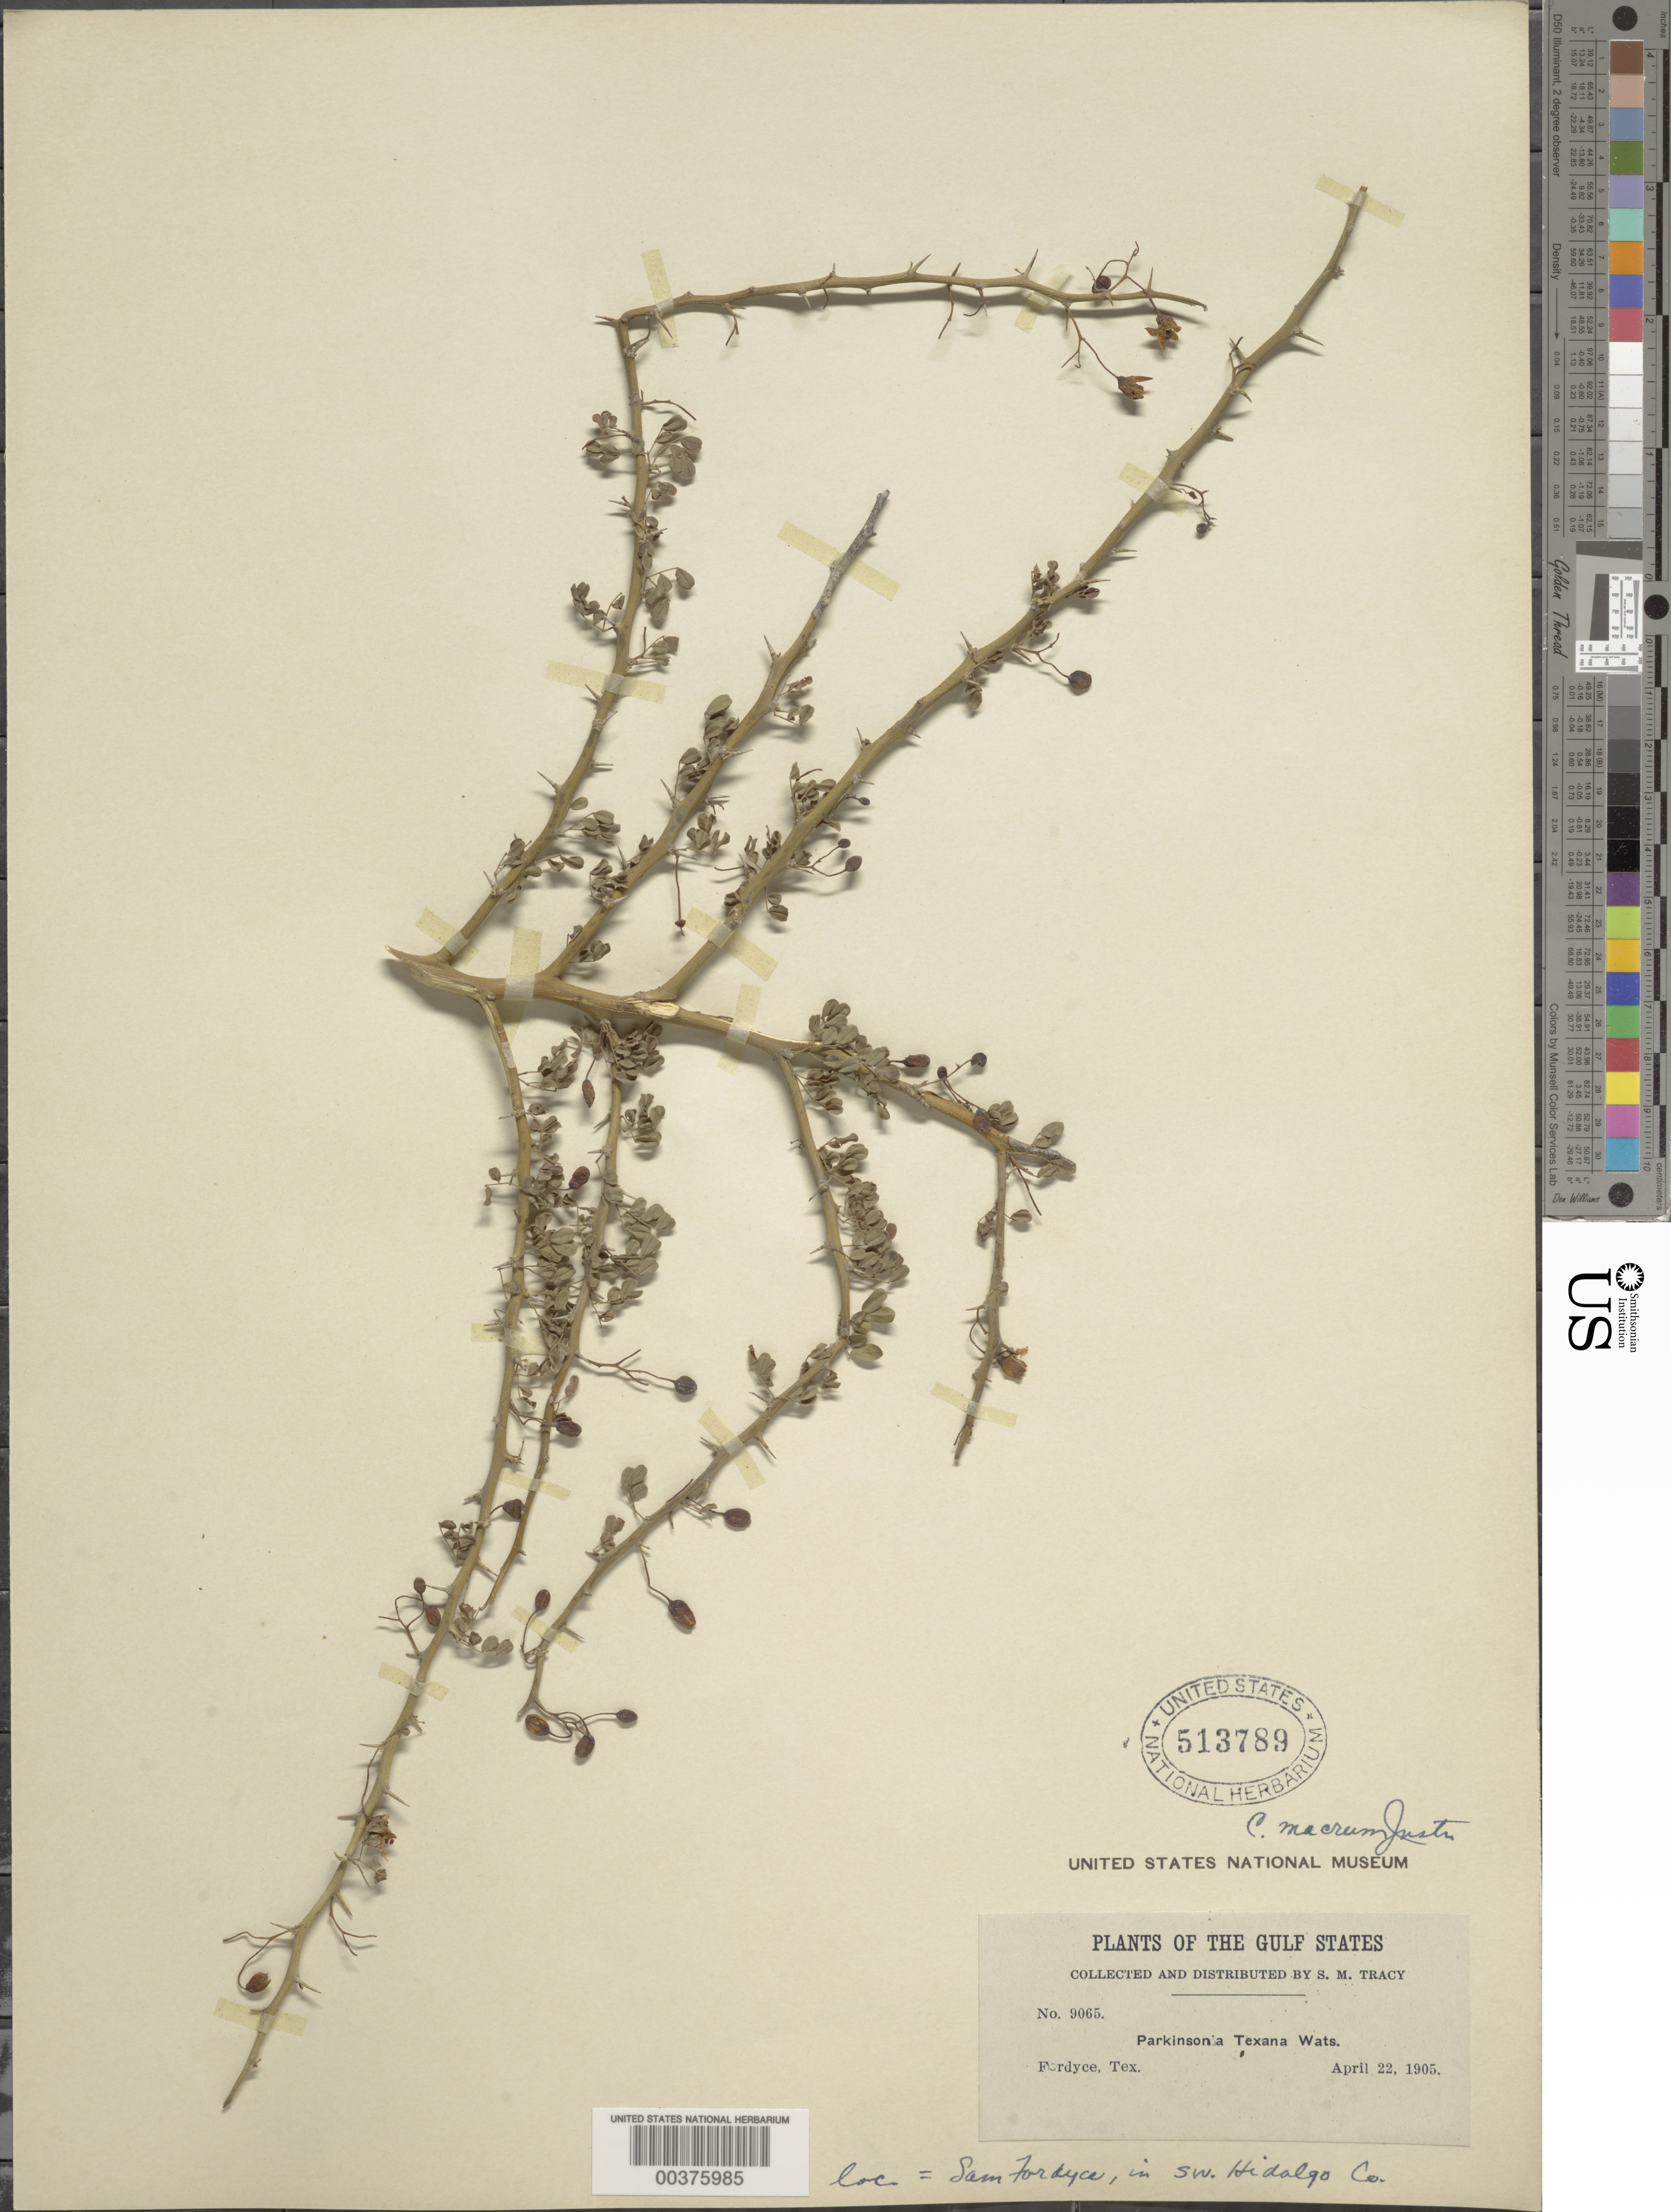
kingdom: Plantae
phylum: Tracheophyta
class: Magnoliopsida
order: Fabales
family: Fabaceae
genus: Parkinsonia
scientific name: Parkinsonia texana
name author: (A. Gray) S. Watson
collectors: S. M. Tracy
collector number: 9065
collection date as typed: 22 Apr 1905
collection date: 1905-04-22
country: United States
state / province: Texas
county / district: Hidalgo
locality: Sam fordyce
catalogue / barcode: US 513789